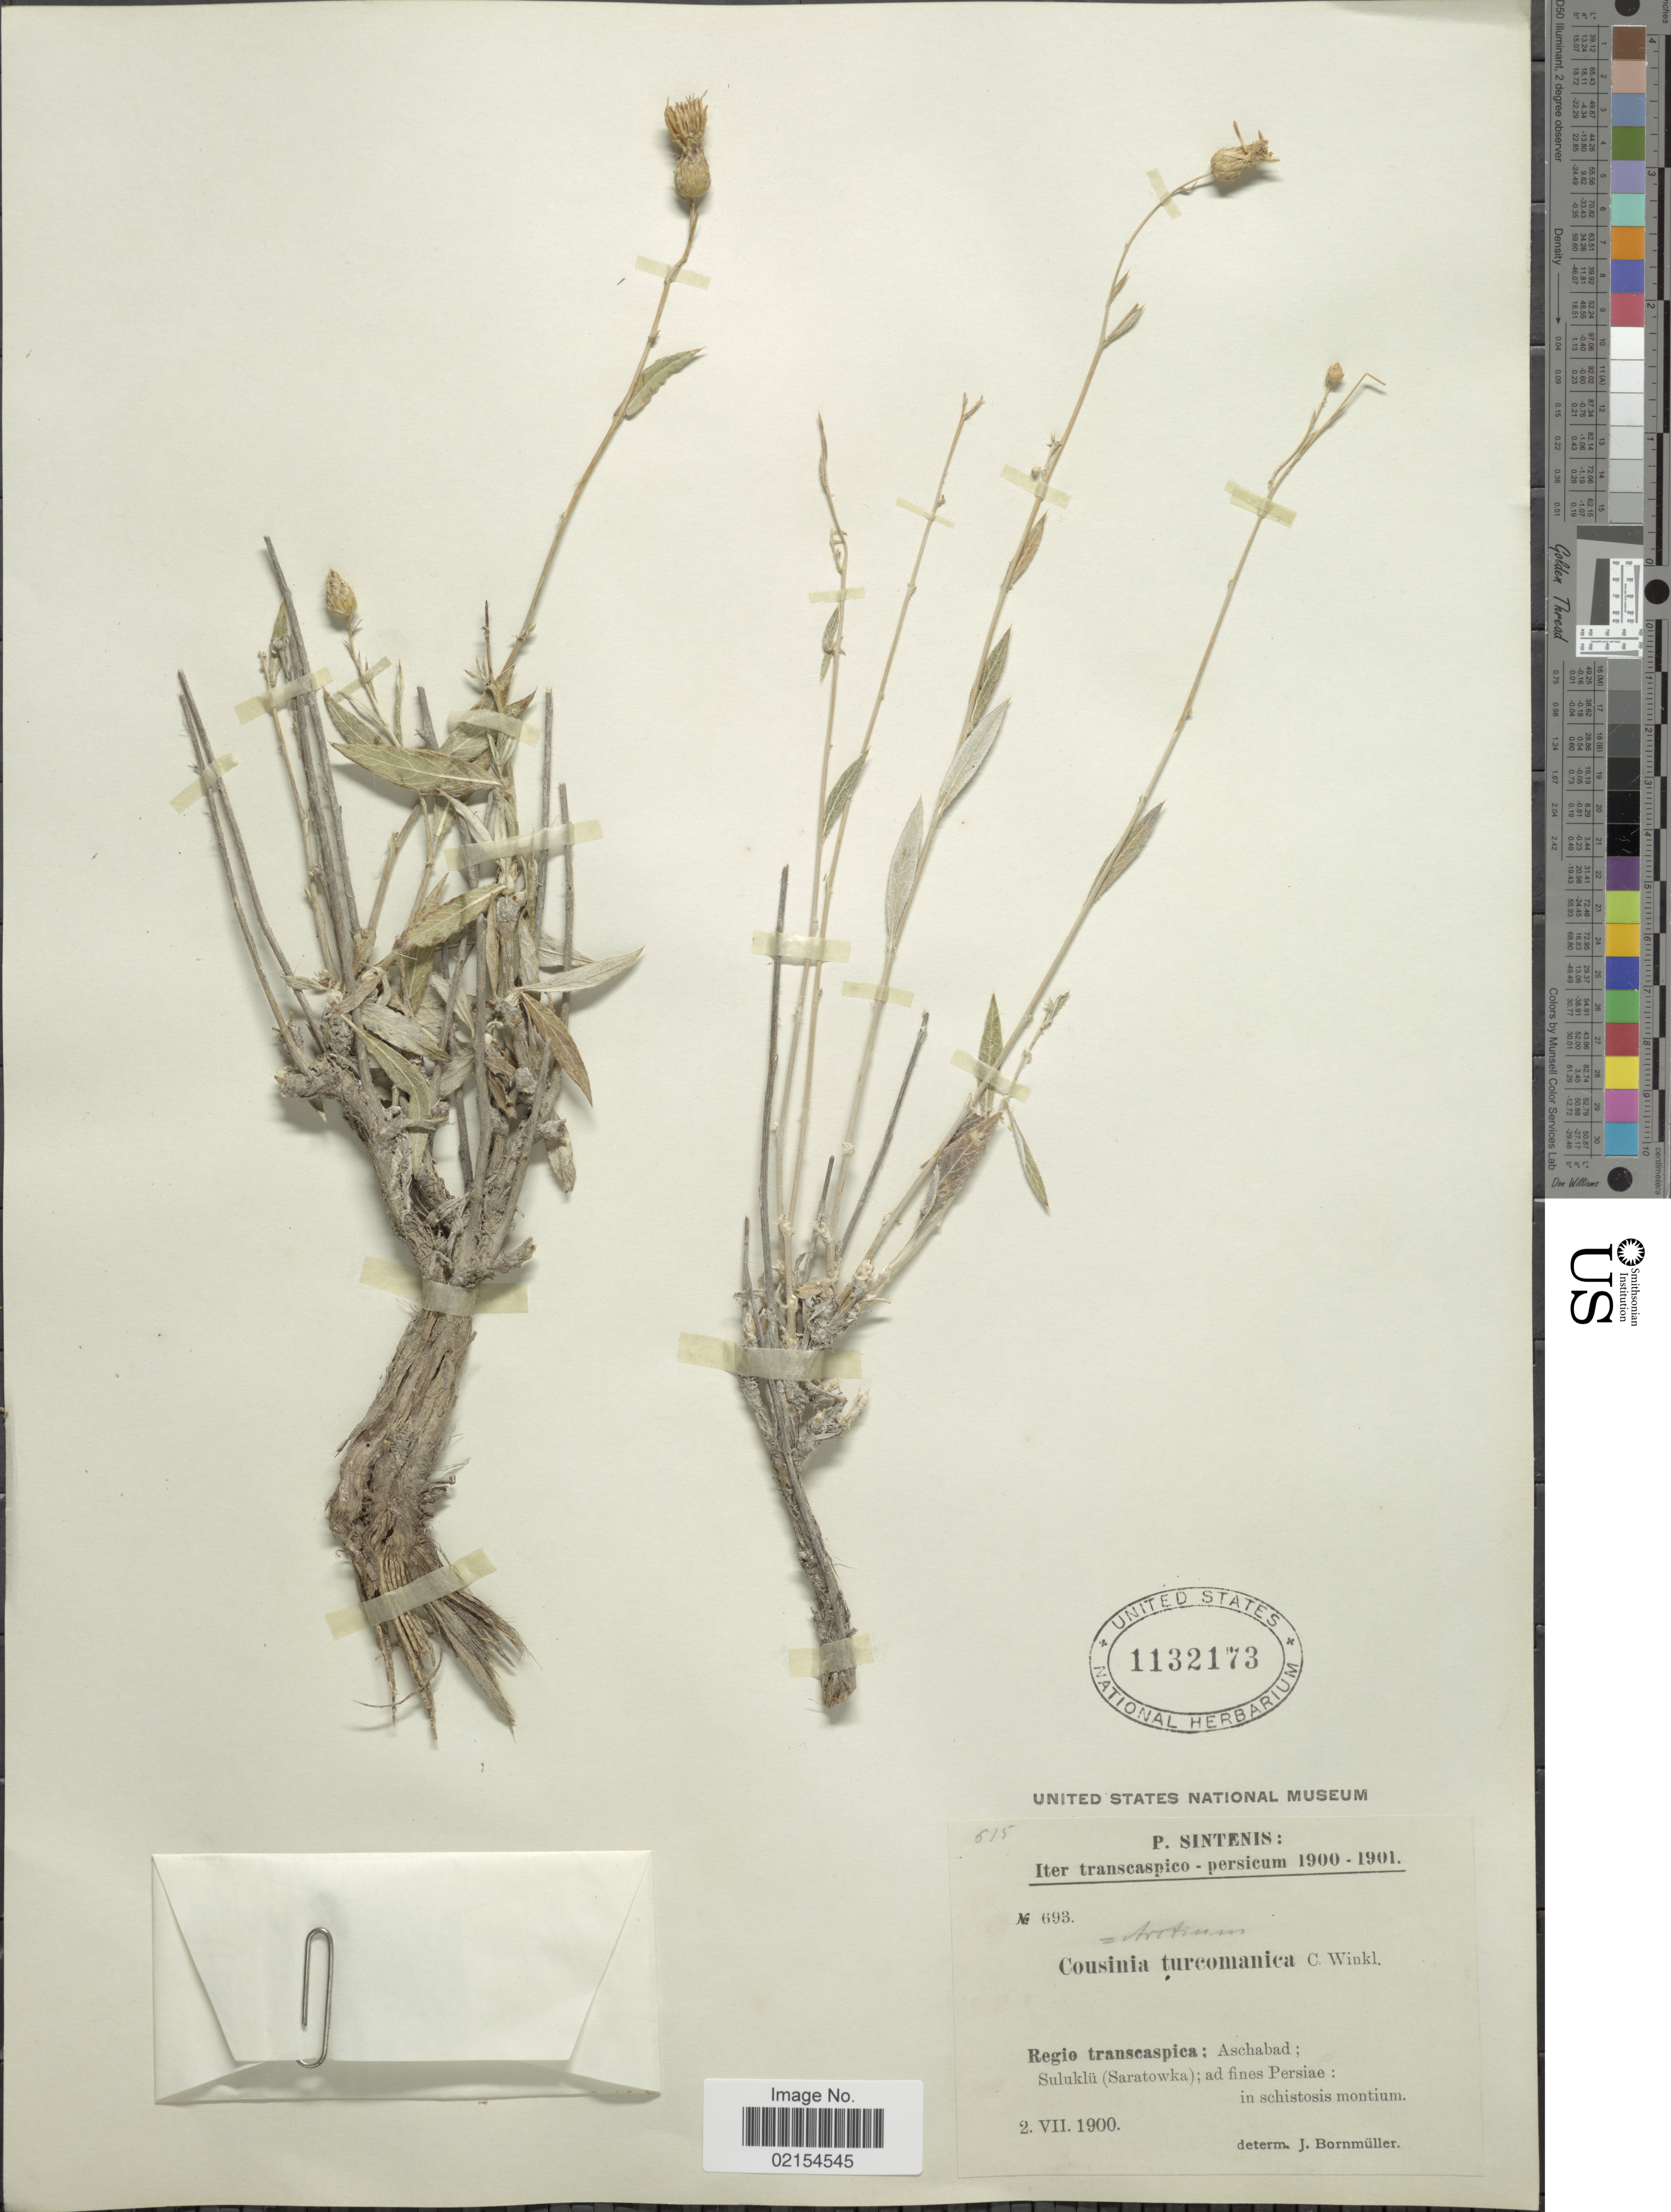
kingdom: Plantae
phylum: Tracheophyta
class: Magnoliopsida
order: Asterales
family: Asteraceae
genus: Cousinia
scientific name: Cousinia turcomanica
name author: C. Winkl.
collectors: P. Sintenis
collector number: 693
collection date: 1900-07-02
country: Turkmenistan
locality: Iter Transcapico, persicum, Regio transcaspica: Aschabad, Suluklu (Saratowka) ad fines Persiae in schistosis montium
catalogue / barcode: US 1132173